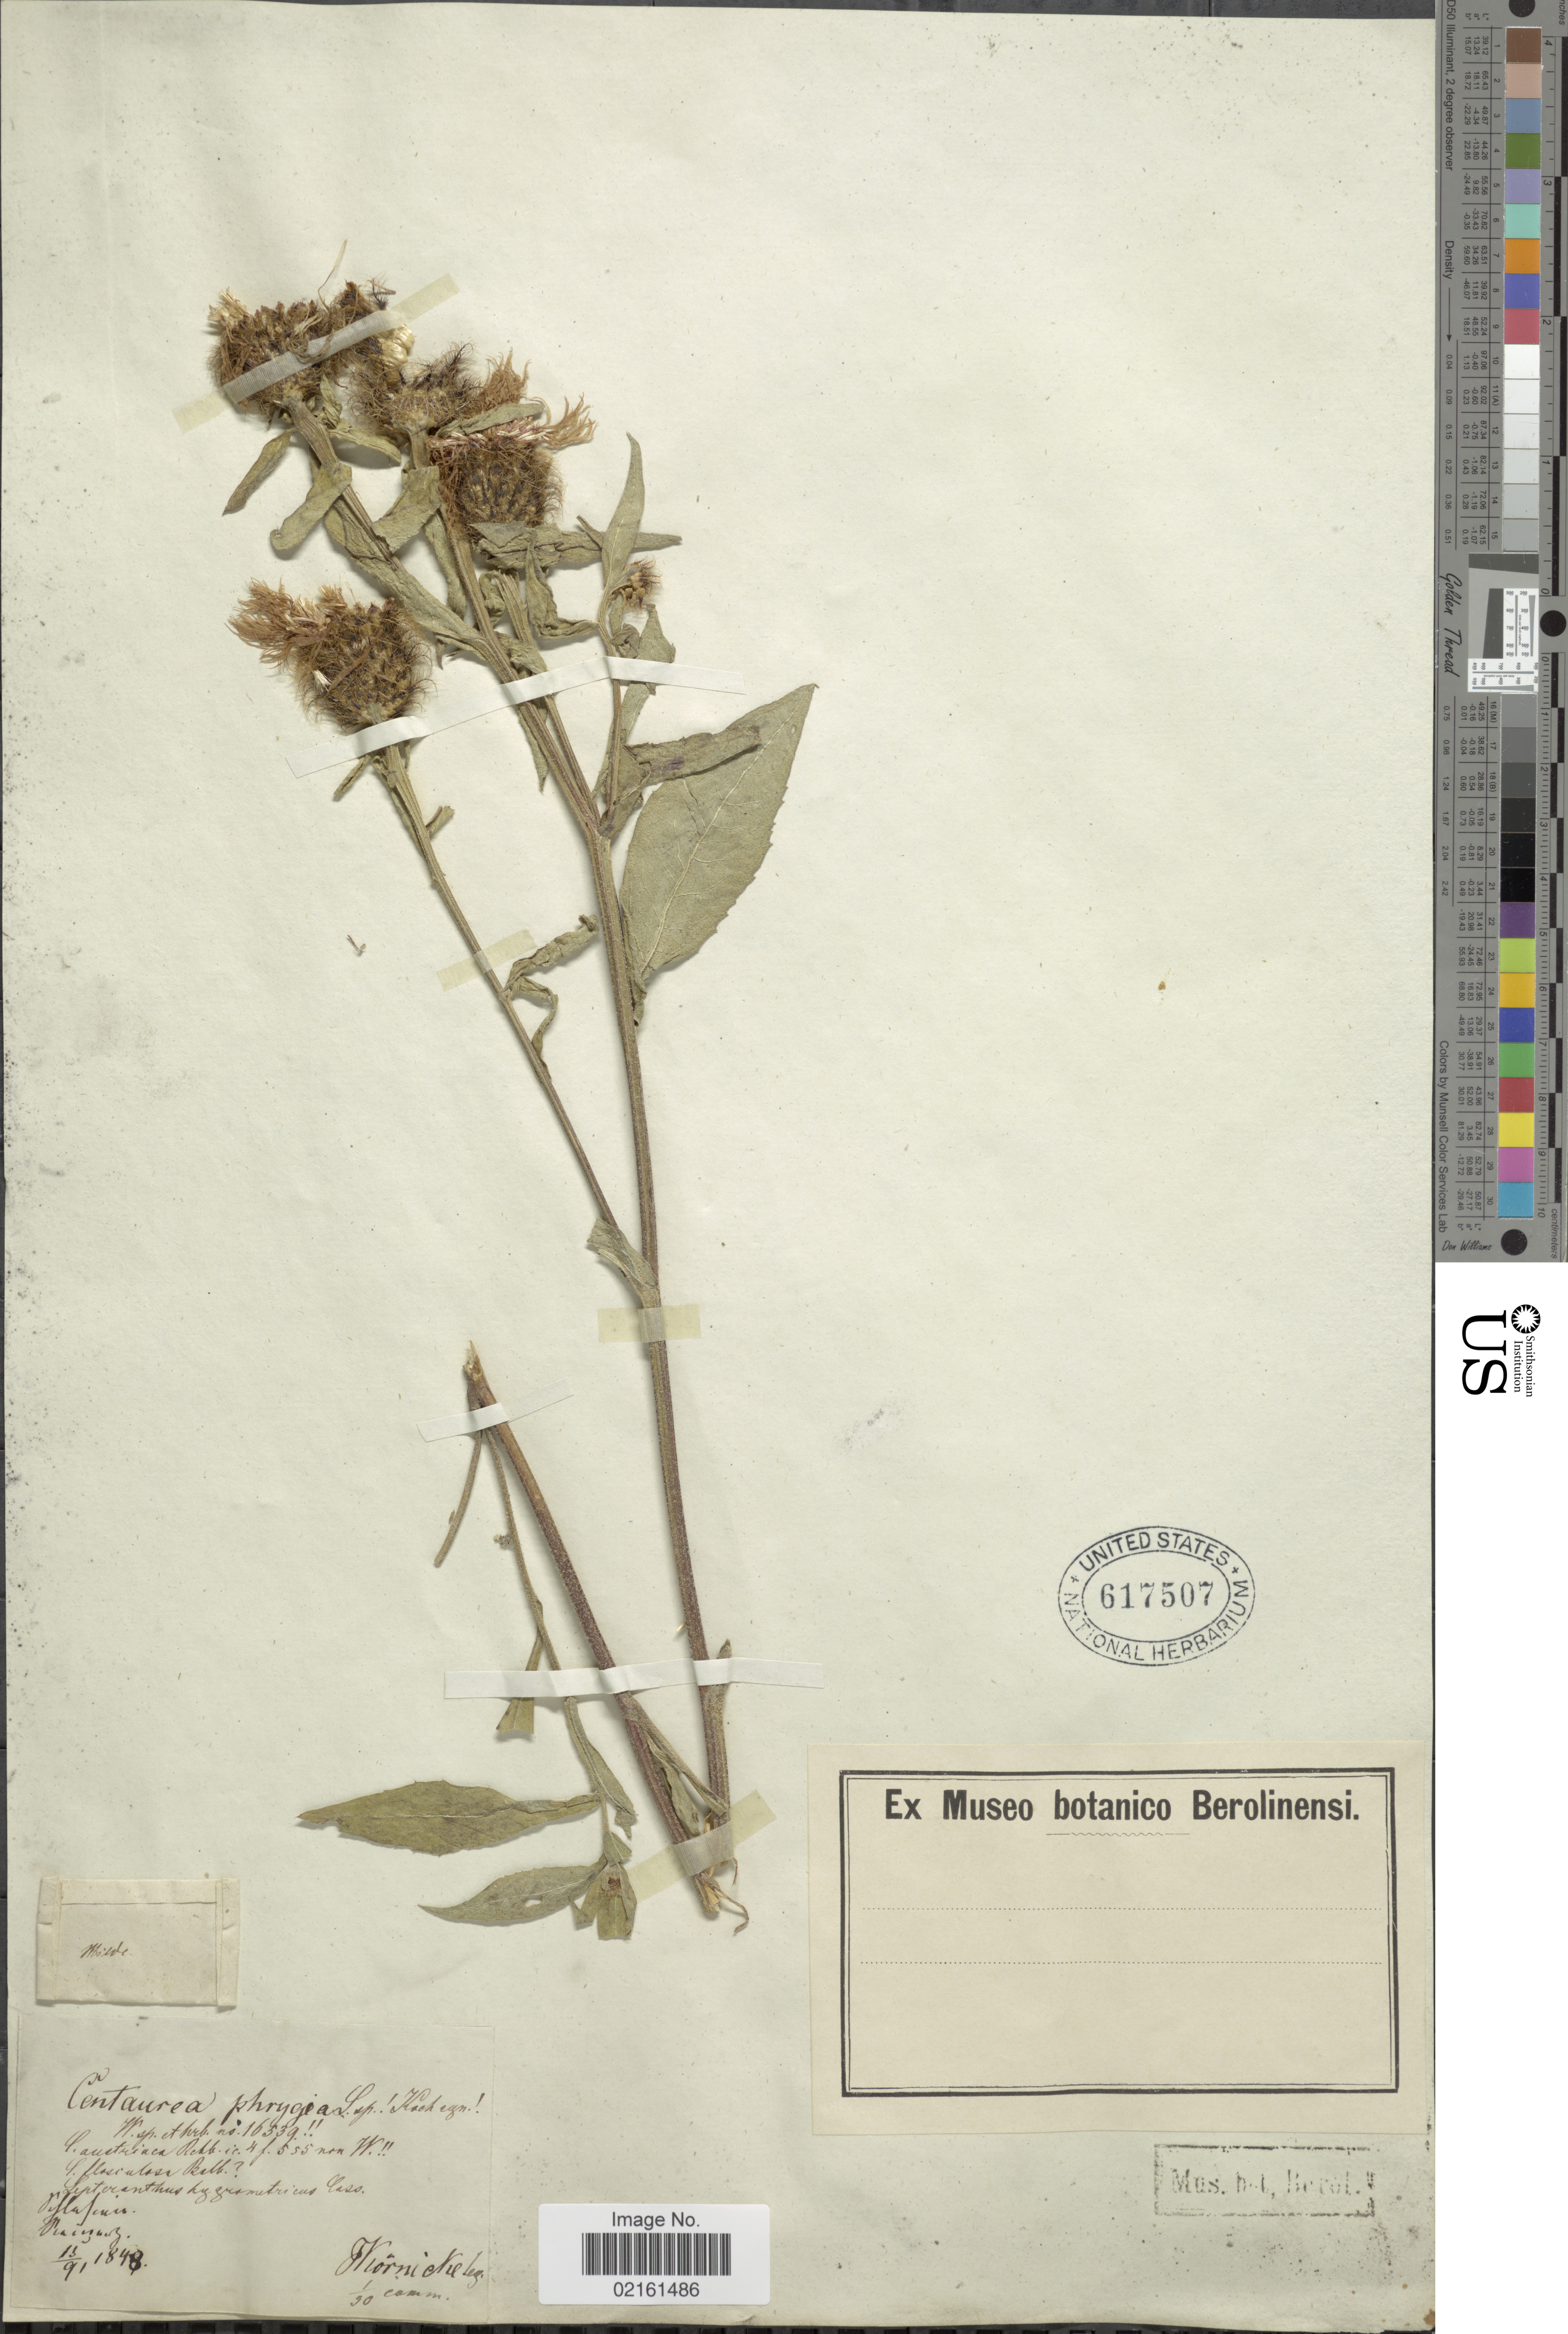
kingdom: Plantae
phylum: Tracheophyta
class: Magnoliopsida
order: Asterales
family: Asteraceae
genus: Centaurea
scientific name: Centaurea phrygia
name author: L.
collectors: Körnicke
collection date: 1848-09-15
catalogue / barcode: US 617507